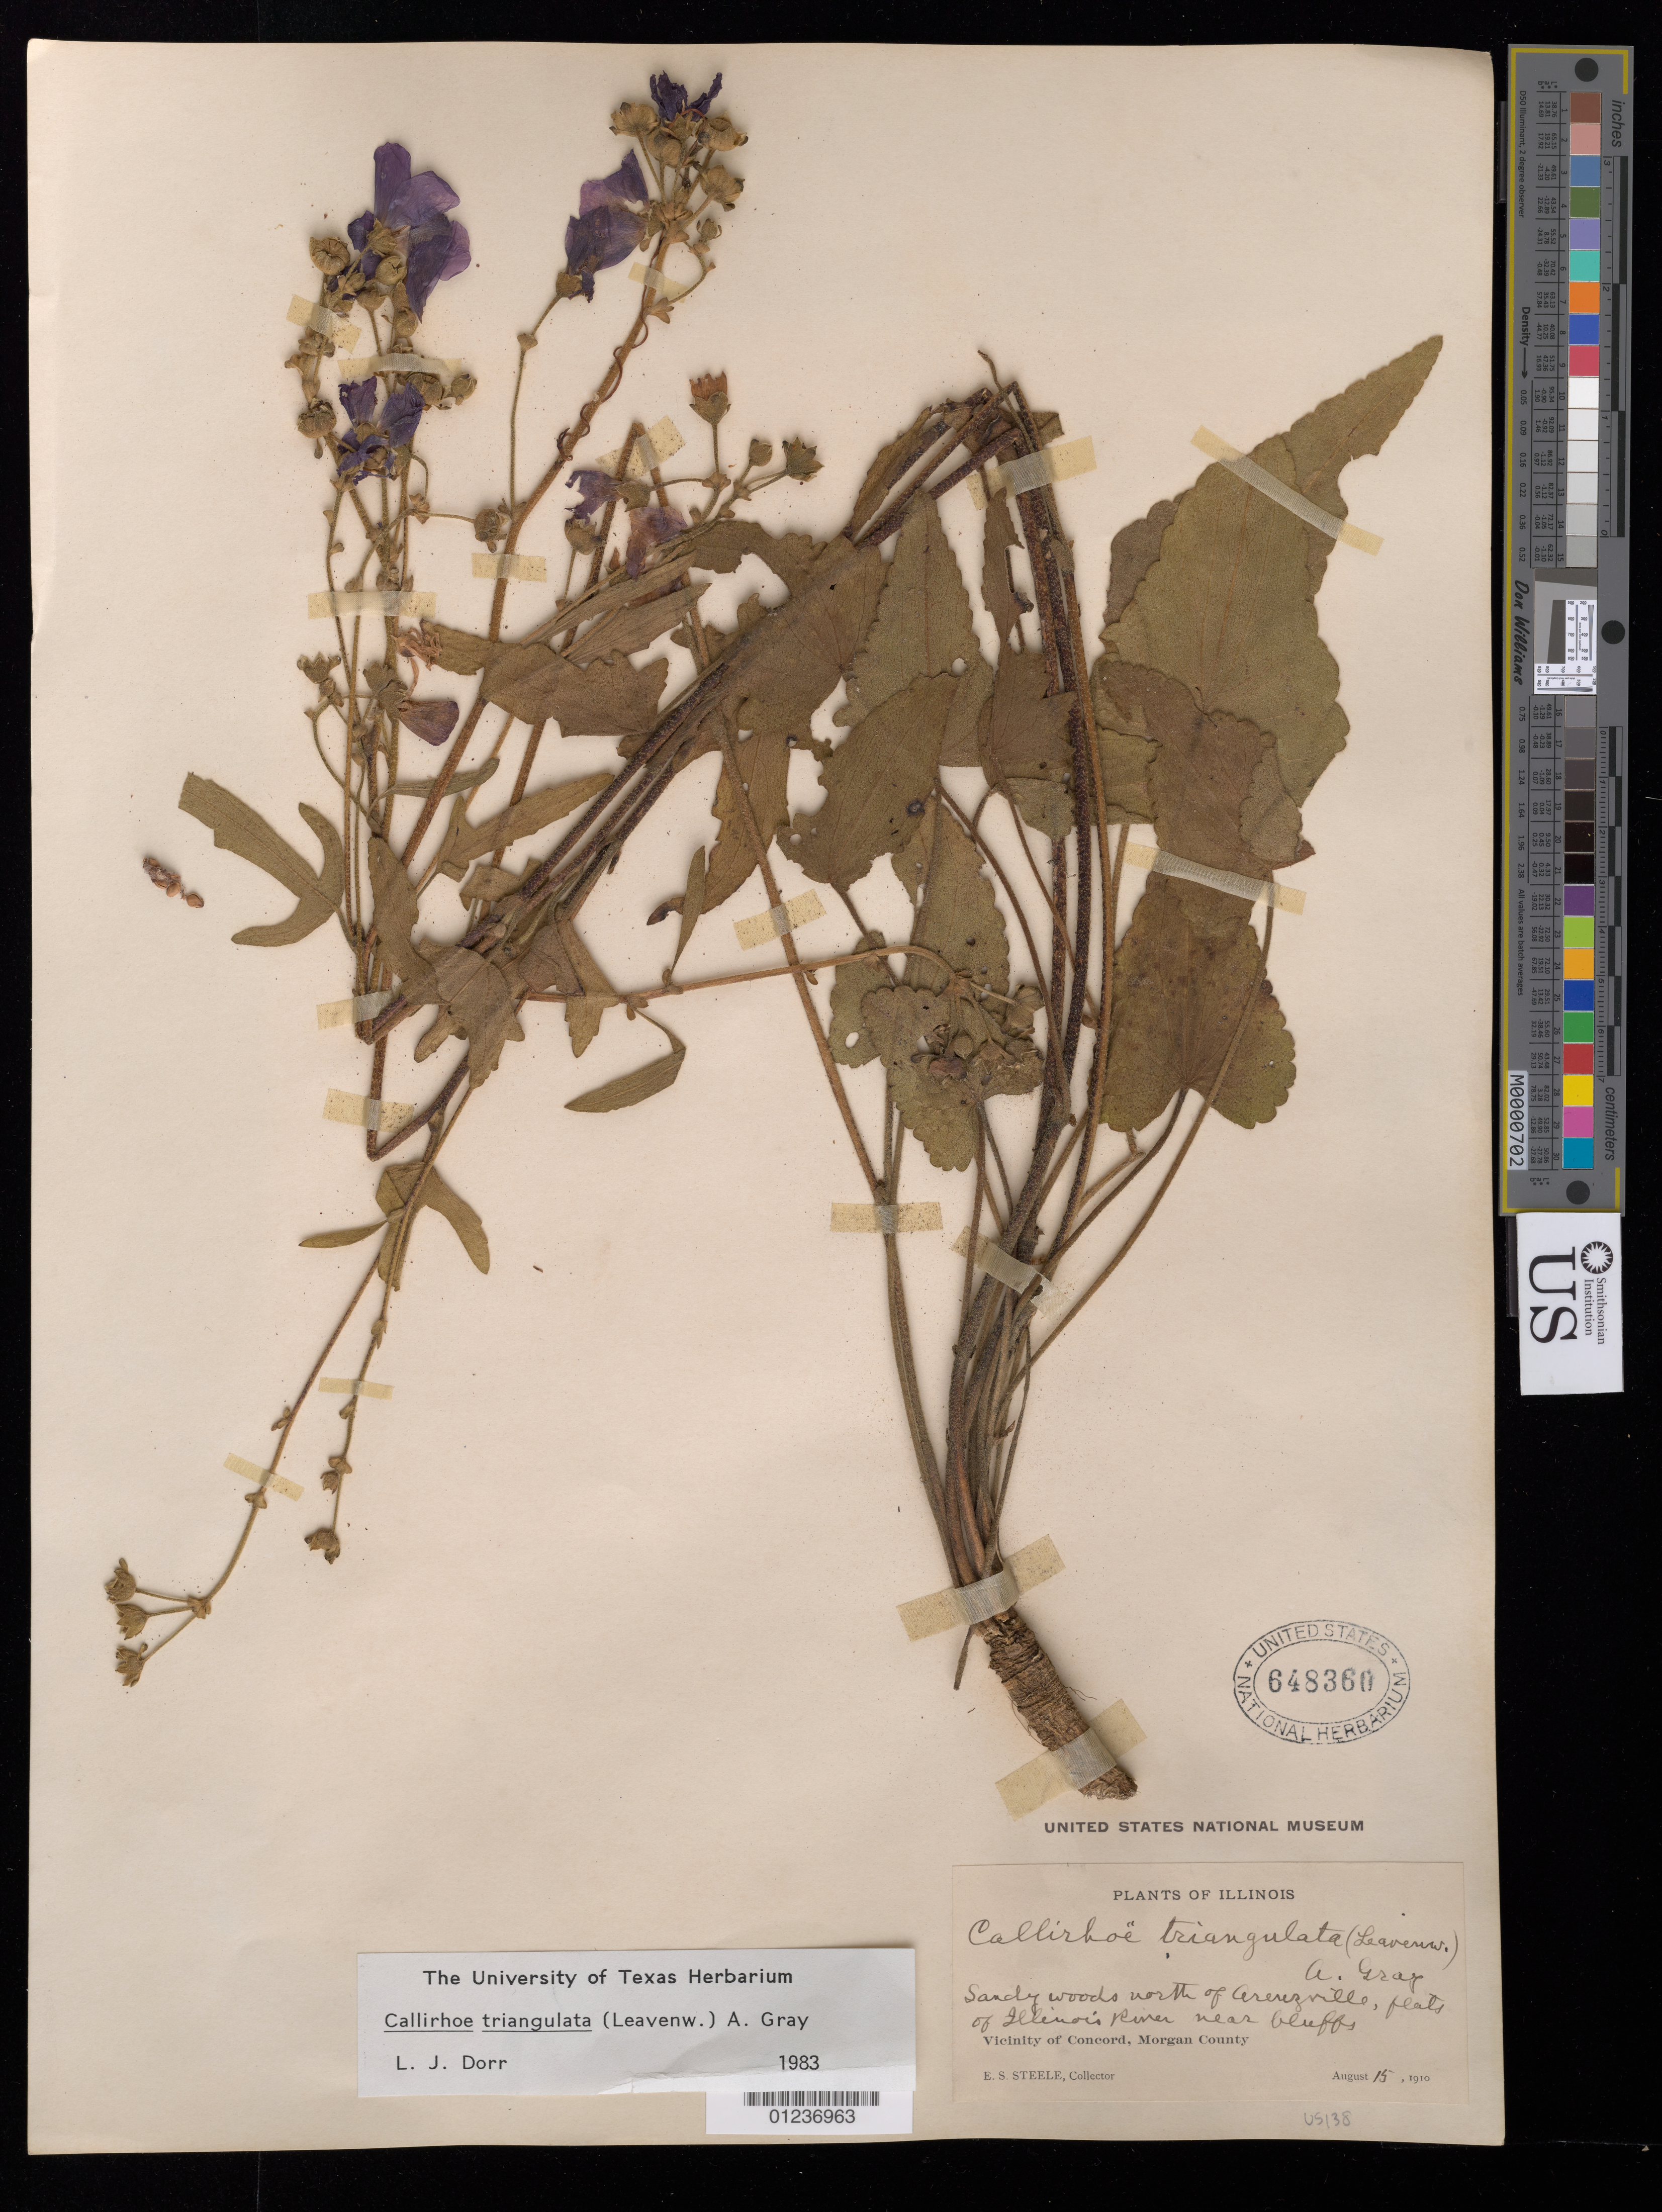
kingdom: Plantae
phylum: Tracheophyta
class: Magnoliopsida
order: Malvales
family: Malvaceae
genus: Callirhoe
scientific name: Callirhoe triangulata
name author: (Leavenw.) A. Gray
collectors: E. Steele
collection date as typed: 15 Aug 1910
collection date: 1910-08-15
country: United States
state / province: Illinois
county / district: Morgan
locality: Vicinity of Concord.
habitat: Sandy woods.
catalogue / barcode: US 648360